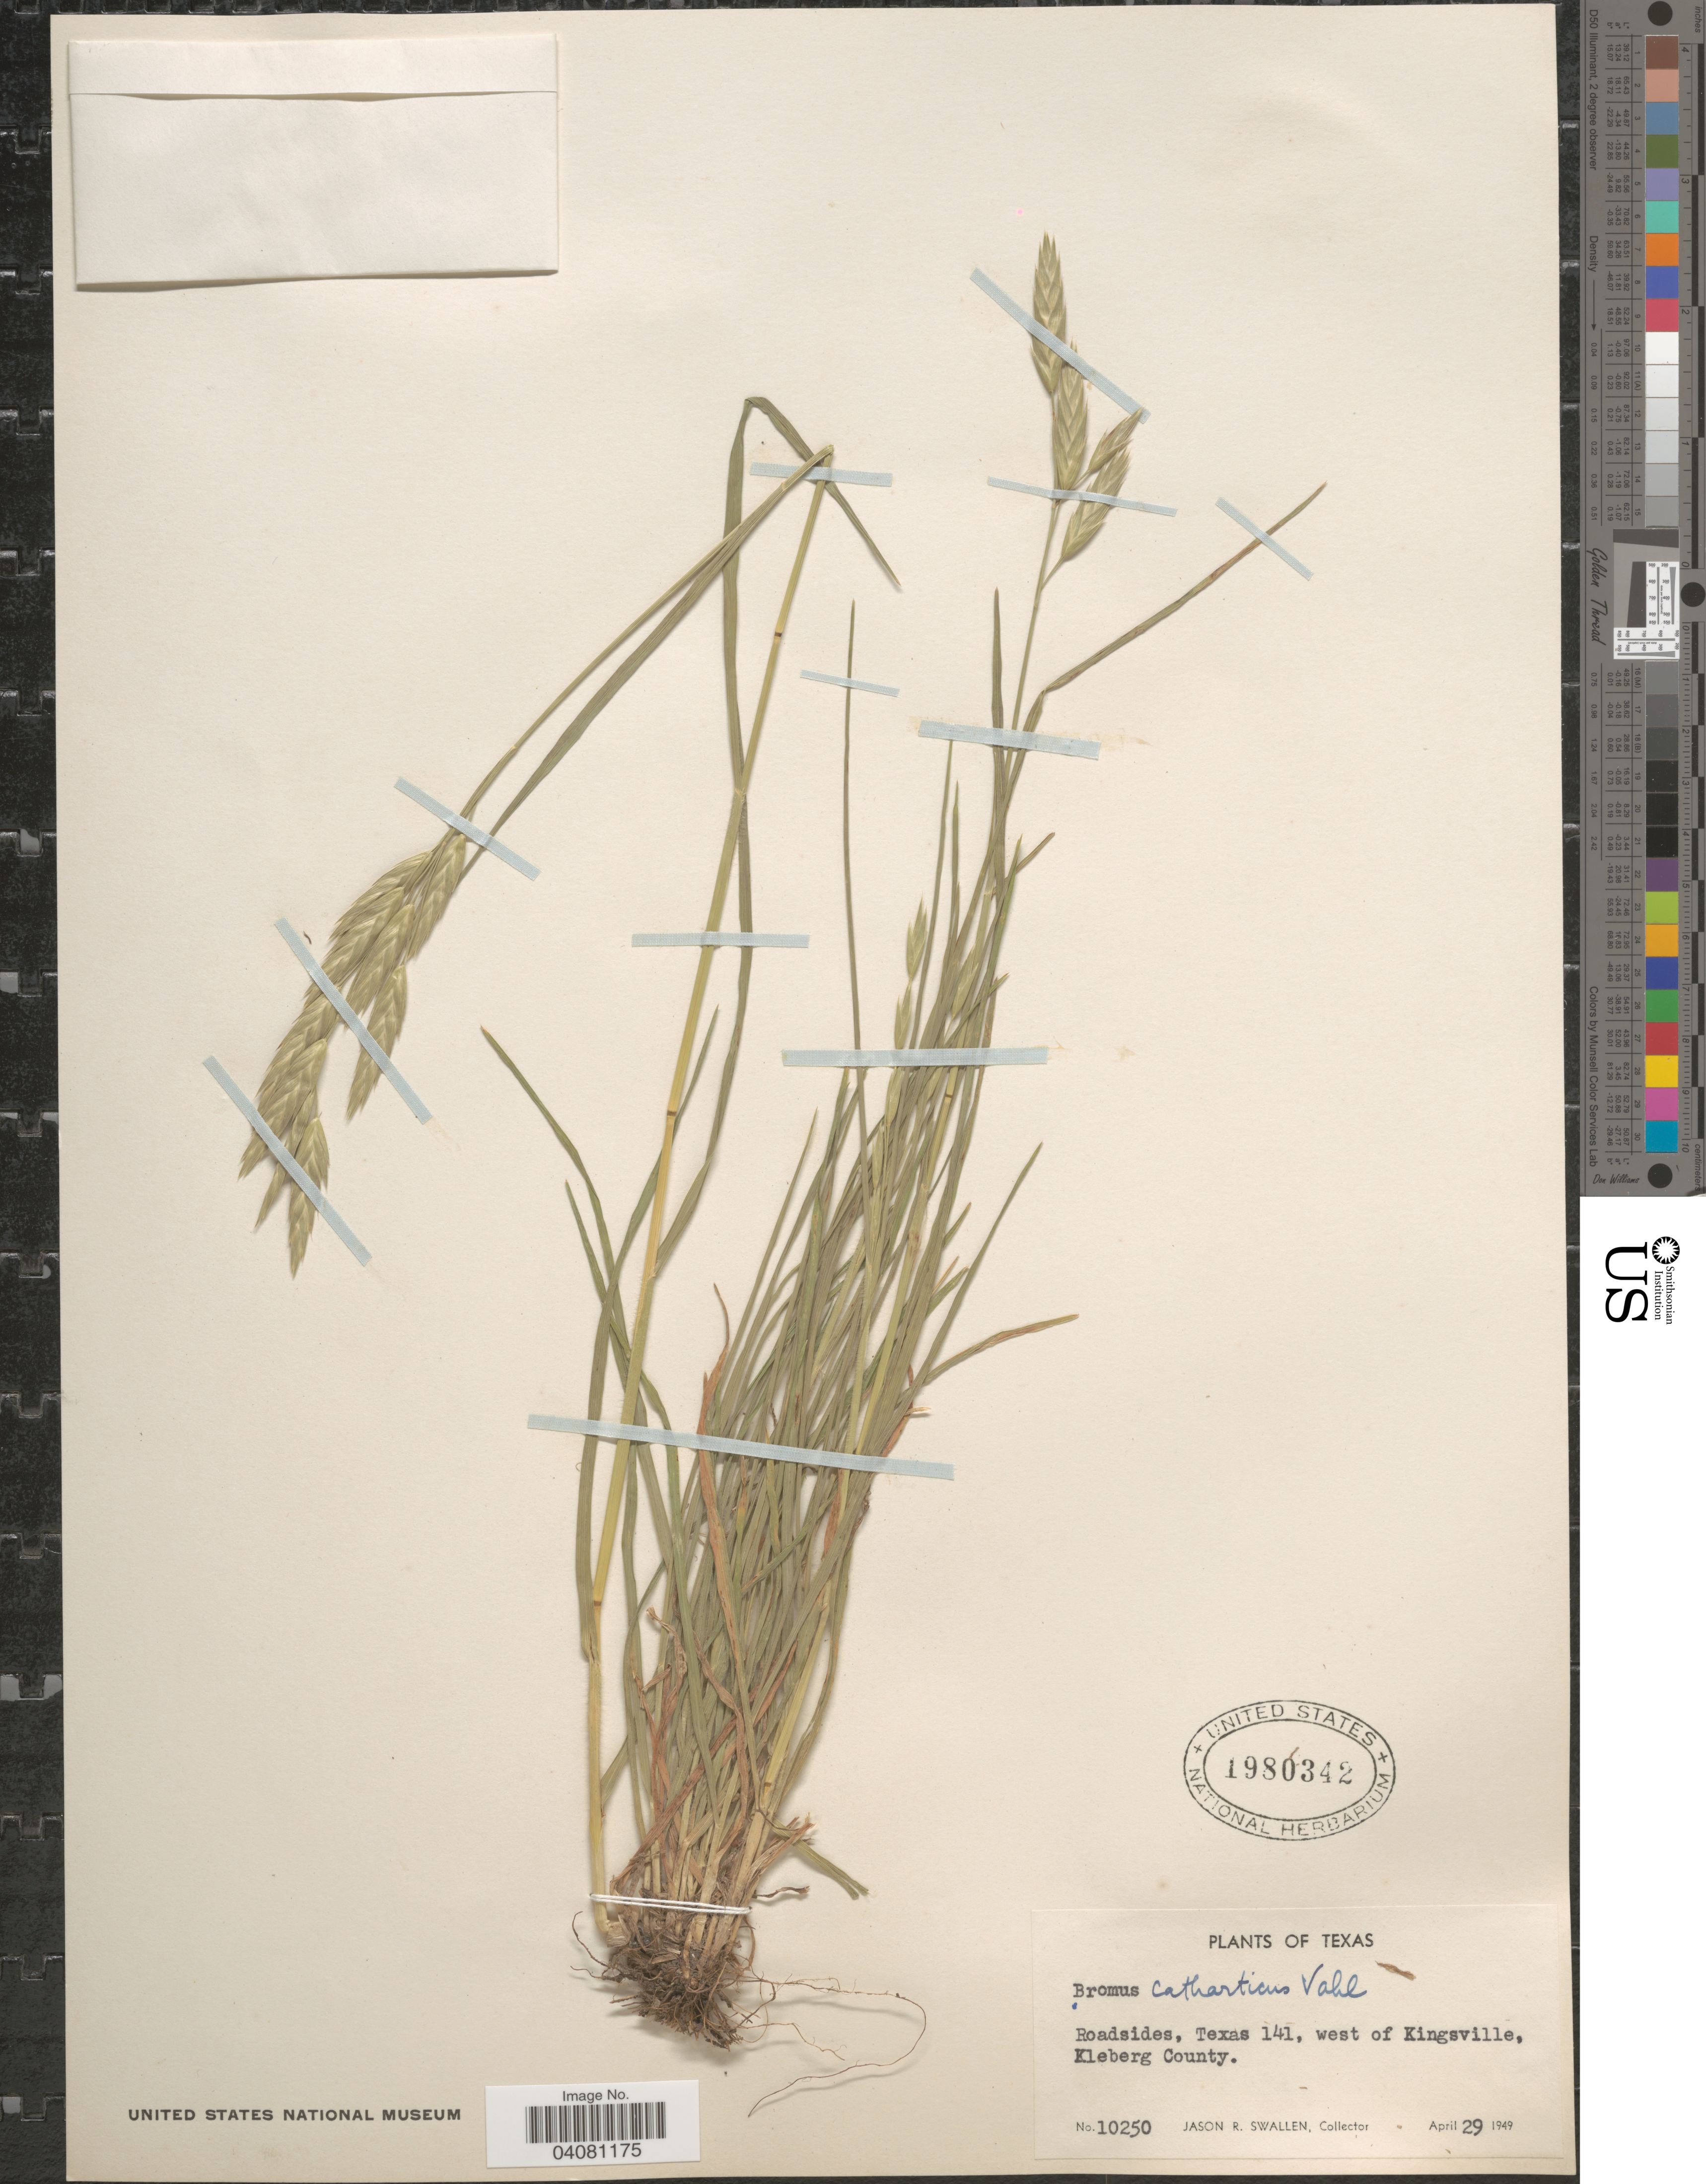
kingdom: Plantae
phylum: Tracheophyta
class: Liliopsida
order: Poales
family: Poaceae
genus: Bromus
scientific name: Bromus catharticus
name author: Vahl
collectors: J. R. Swallen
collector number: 10250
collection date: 1949-04-29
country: United States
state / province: Texas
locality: Roadsides, Texas 141, west of Kingsville, Kleberg County.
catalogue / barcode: US 1980342